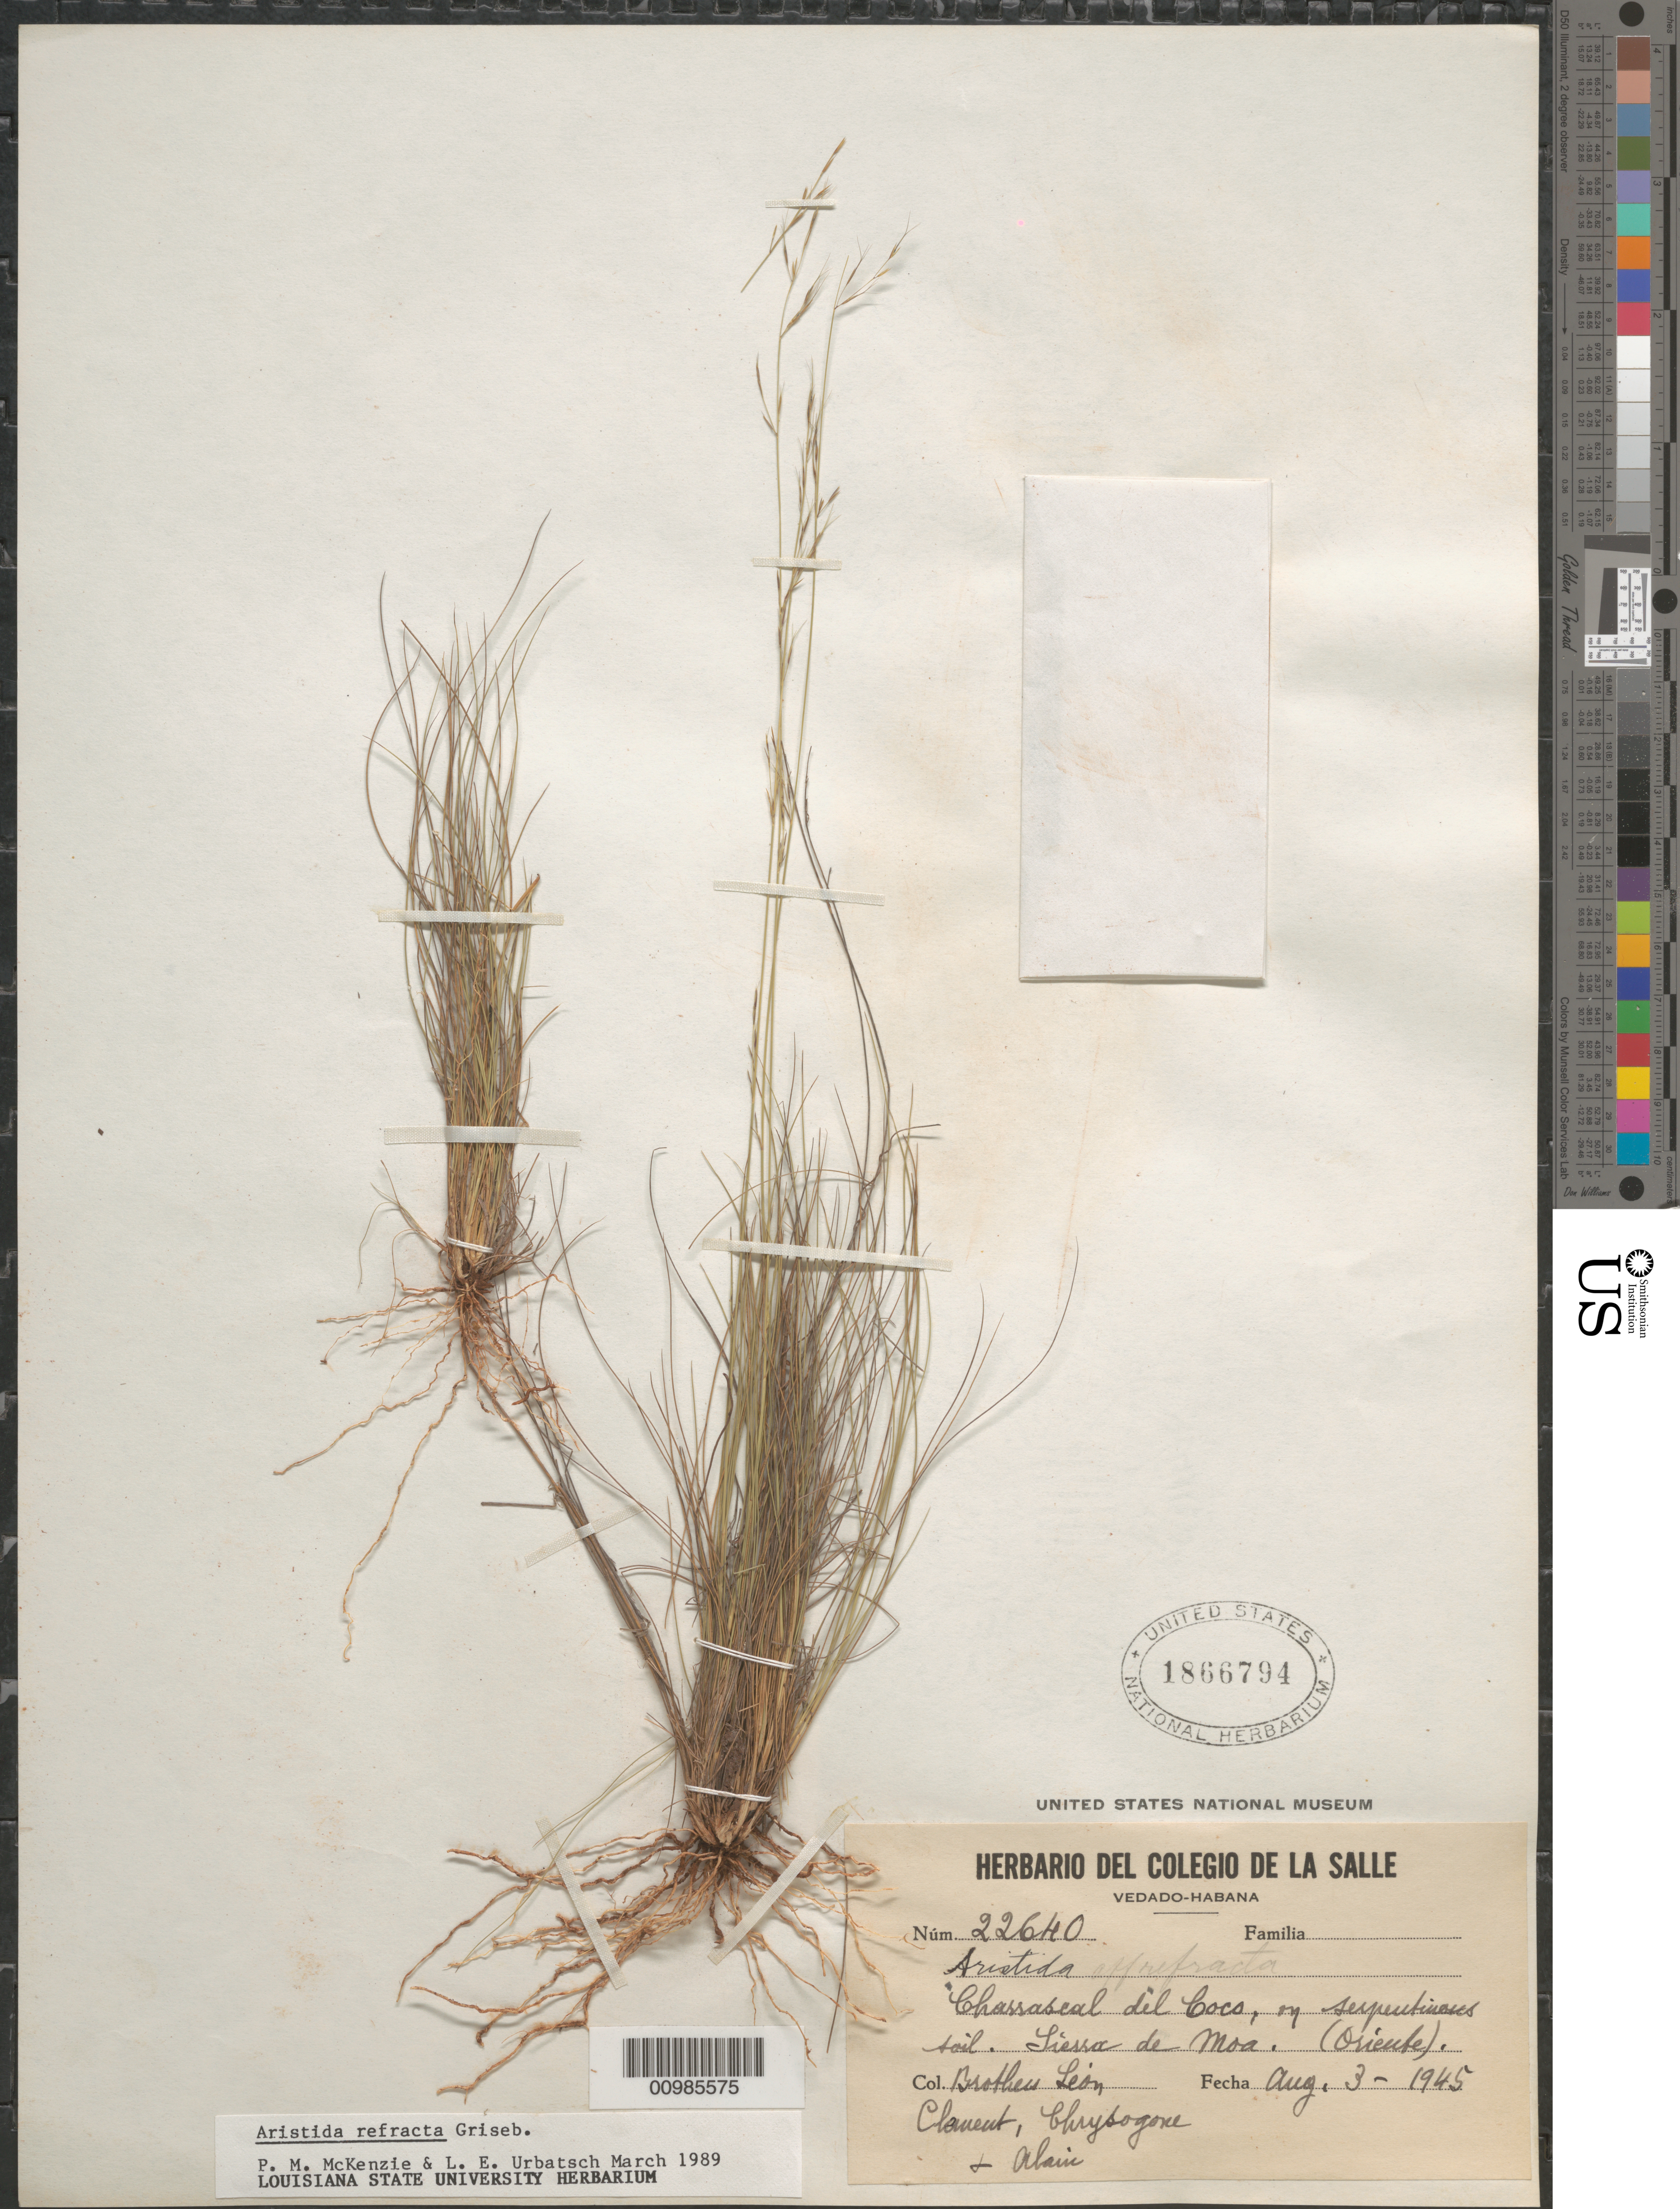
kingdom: Plantae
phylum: Tracheophyta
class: Liliopsida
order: Poales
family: Poaceae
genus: Aristida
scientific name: Aristida refracta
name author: Griseb.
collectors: Bro. León & B. Clement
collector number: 22640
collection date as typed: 03 Aug 1945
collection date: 1945-08-03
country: Cuba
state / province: Holguín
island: Cuba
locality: Moa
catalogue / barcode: US 1866794